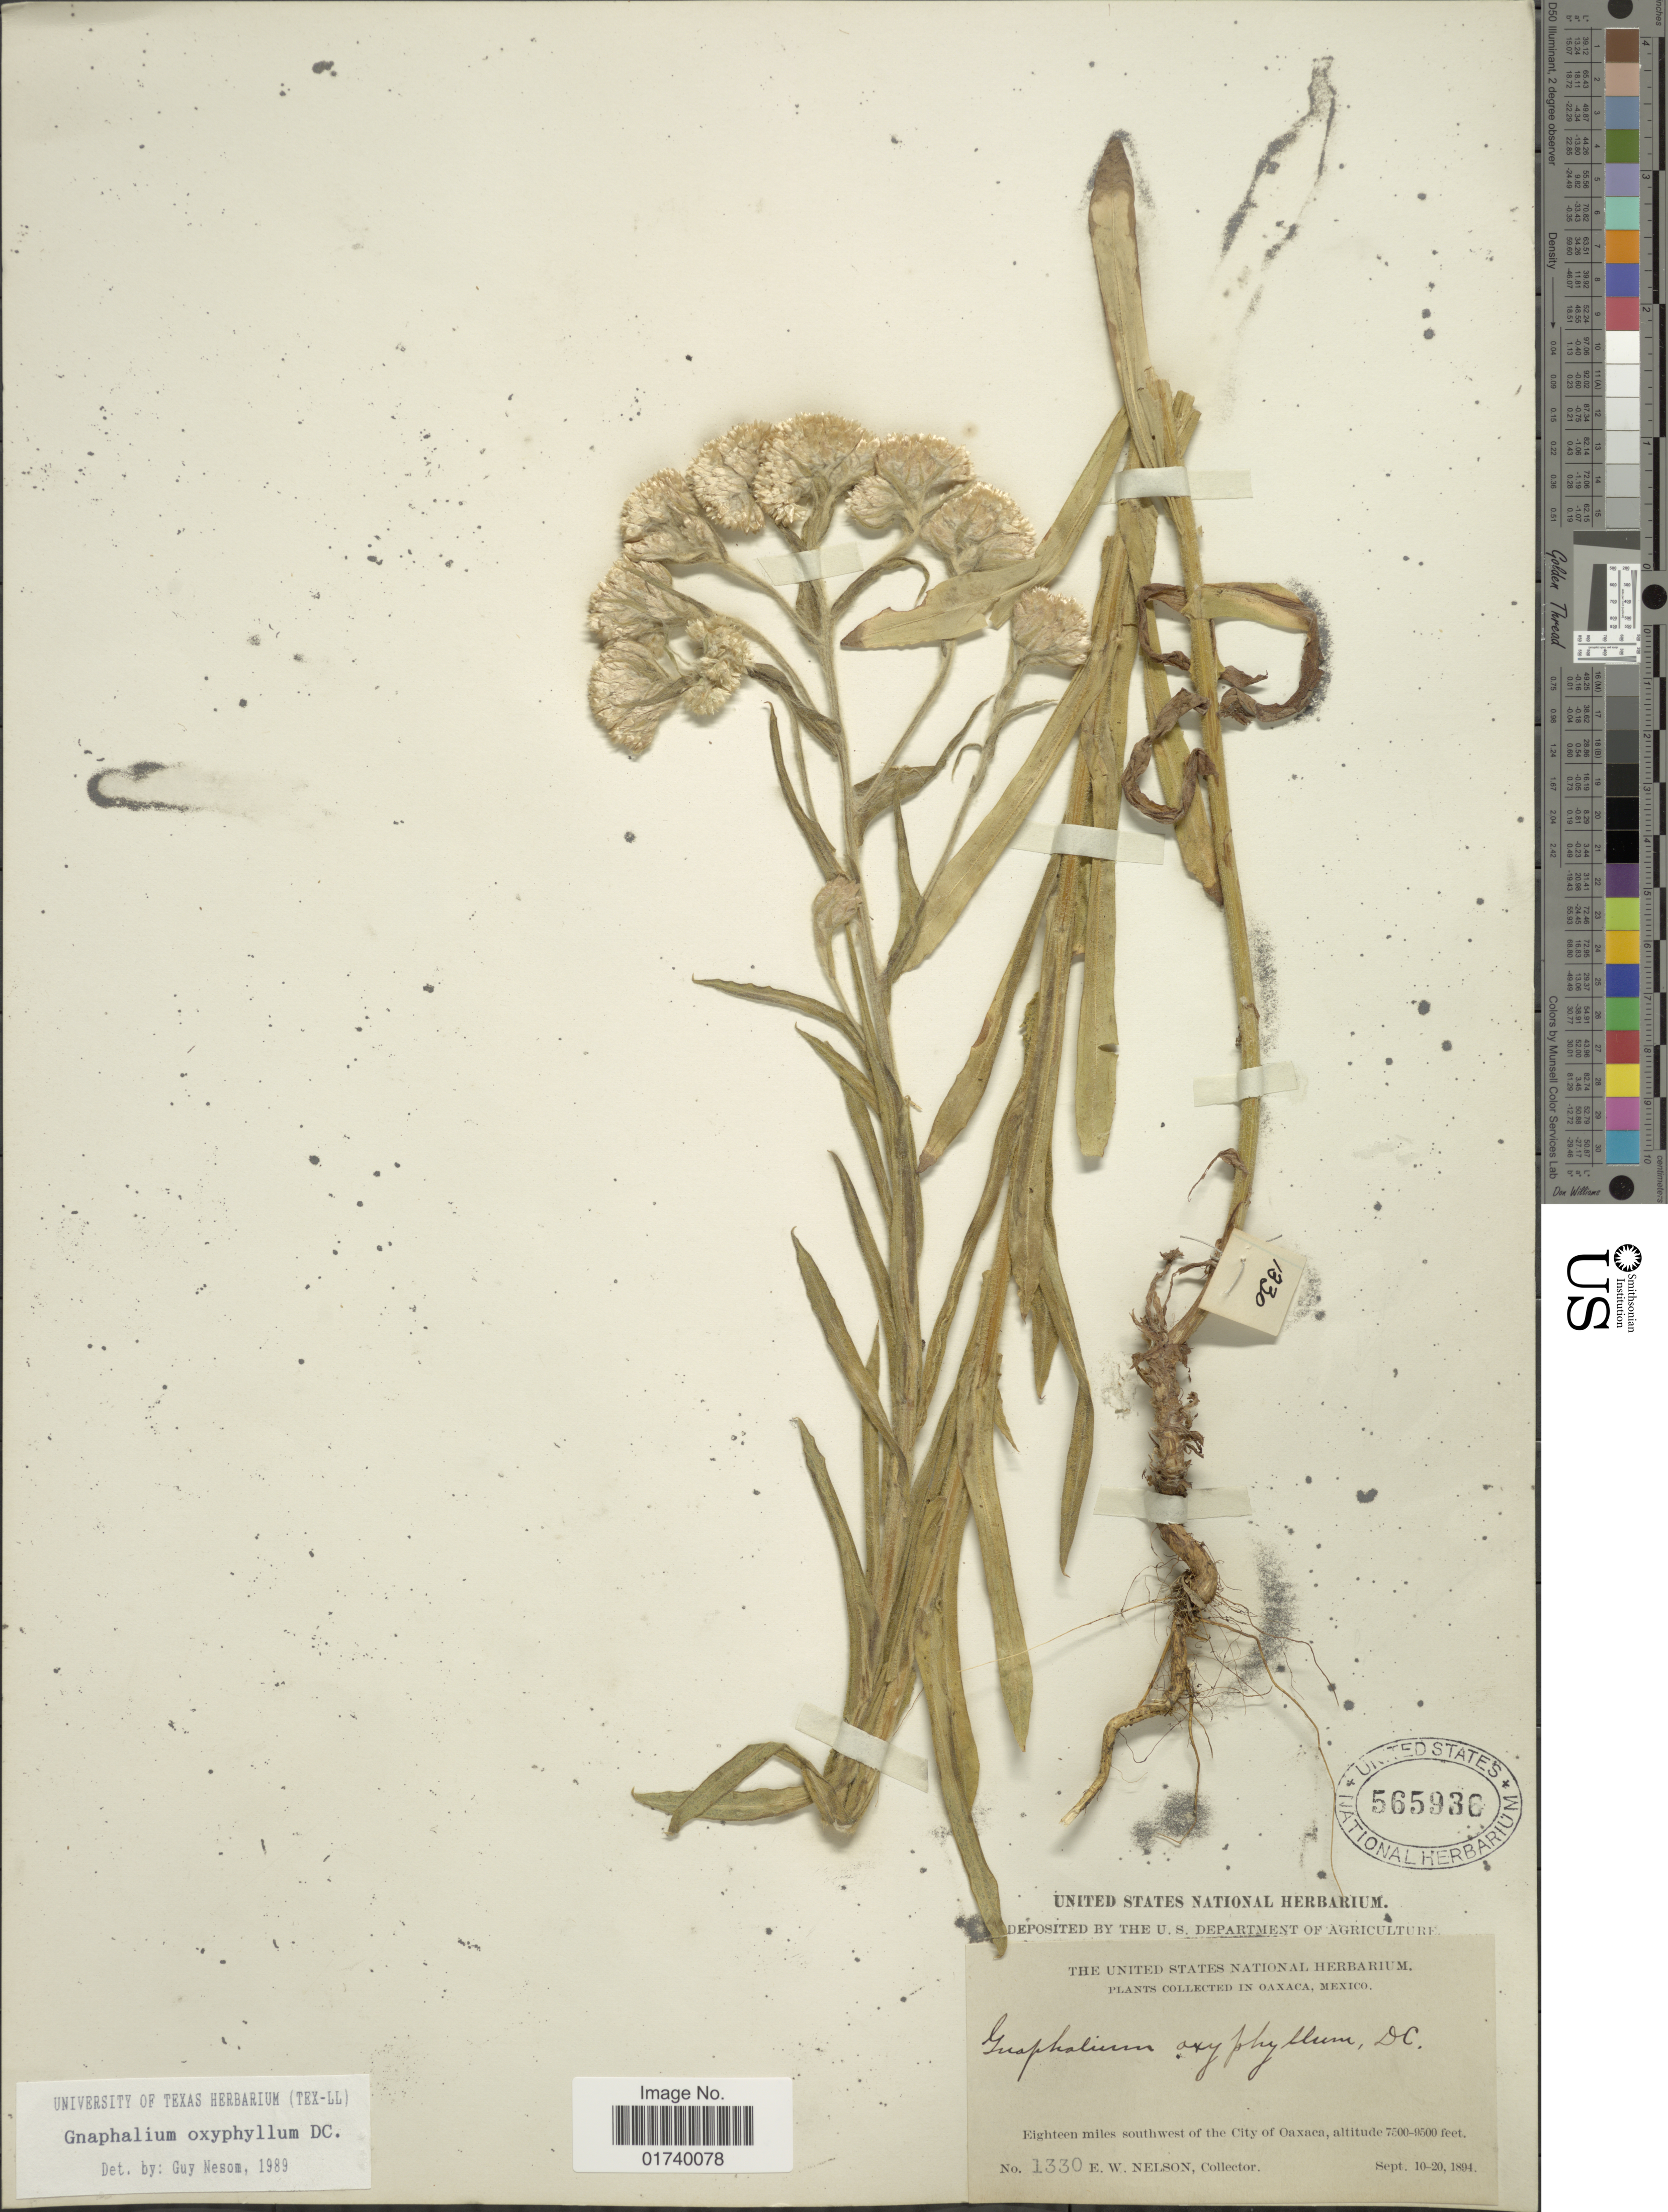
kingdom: Plantae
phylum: Tracheophyta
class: Magnoliopsida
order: Asterales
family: Asteraceae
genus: Pseudognaphalium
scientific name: Pseudognaphalium oxyphyllum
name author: (DC.) Kirp.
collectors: E. W. Nelson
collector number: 1330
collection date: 1894-09-10/1894-09-20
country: Mexico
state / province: Oaxaca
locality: Eigtheen miles southwest of the City of Oaxaca.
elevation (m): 2286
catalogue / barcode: US 565936